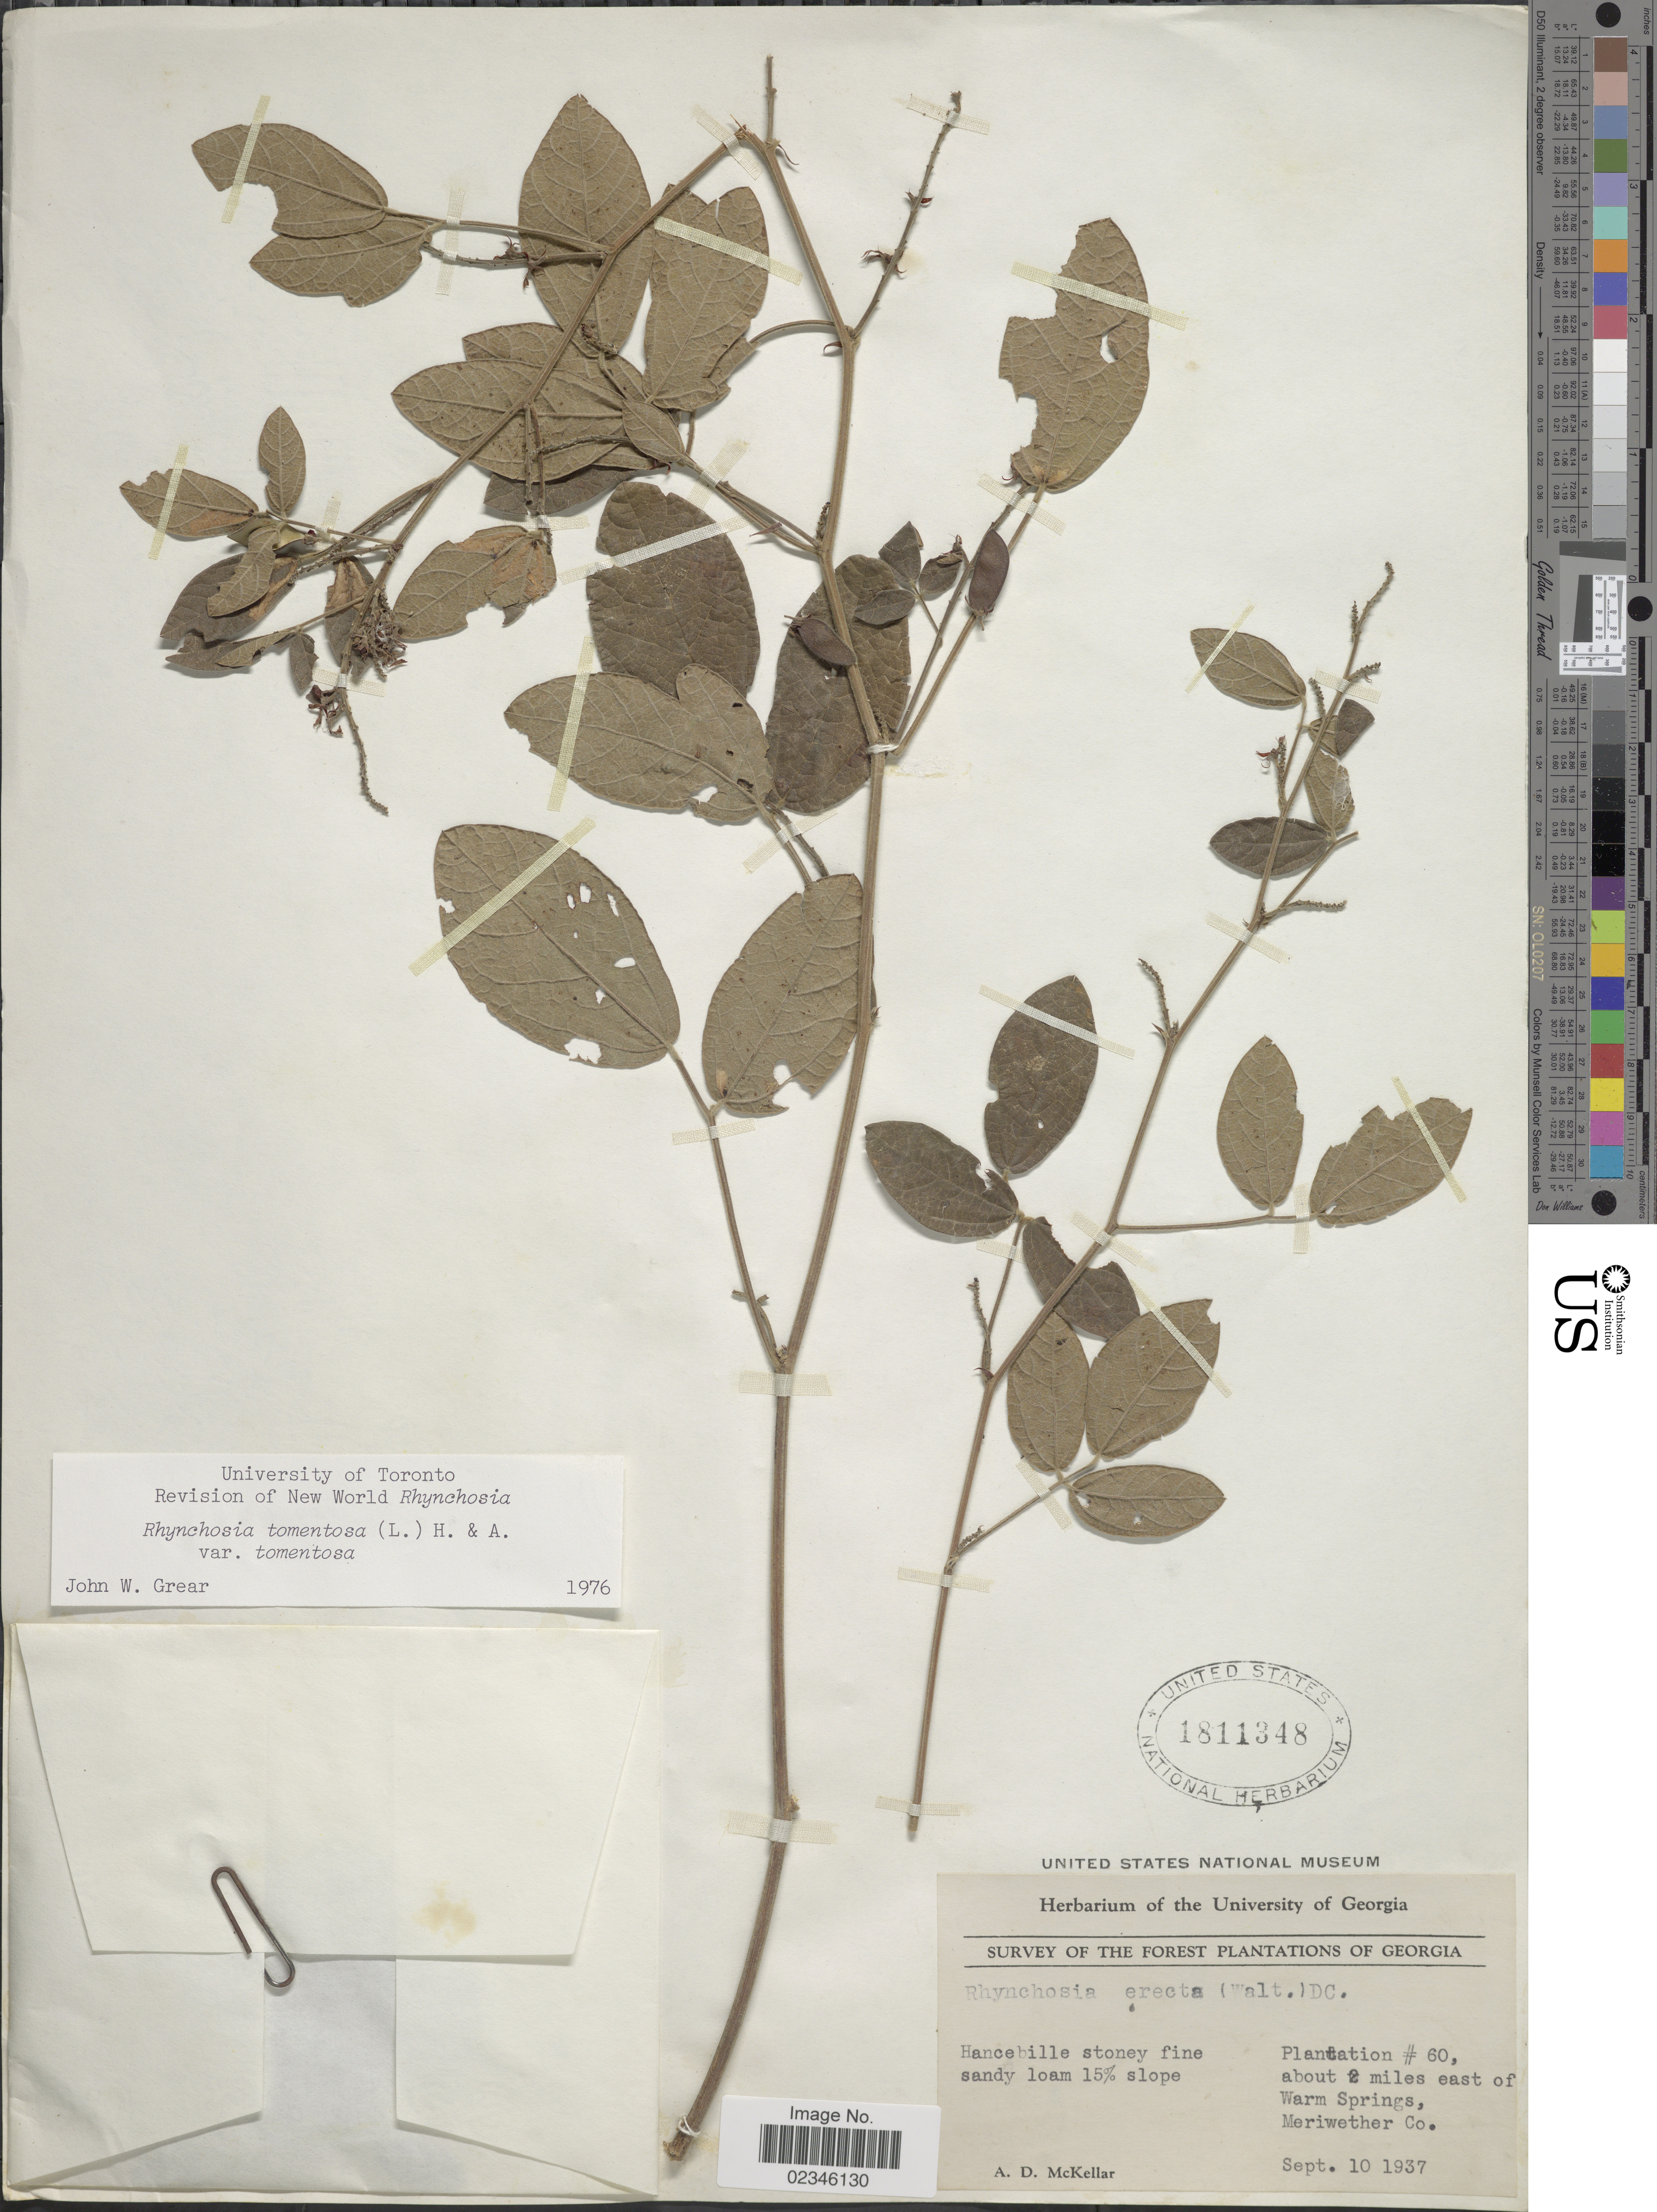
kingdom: Plantae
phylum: Tracheophyta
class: Magnoliopsida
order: Fabales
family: Fabaceae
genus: Rhynchosia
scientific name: Rhynchosia tomentosa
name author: (L.) Hook. & Arn.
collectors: A. McKellar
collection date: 1937-09-10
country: United States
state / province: Georgia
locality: Forest Plantations of Georgia. Plantation #60, about 2 miles east of Warm Springs, Meriwether Co.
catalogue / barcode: US 1811348